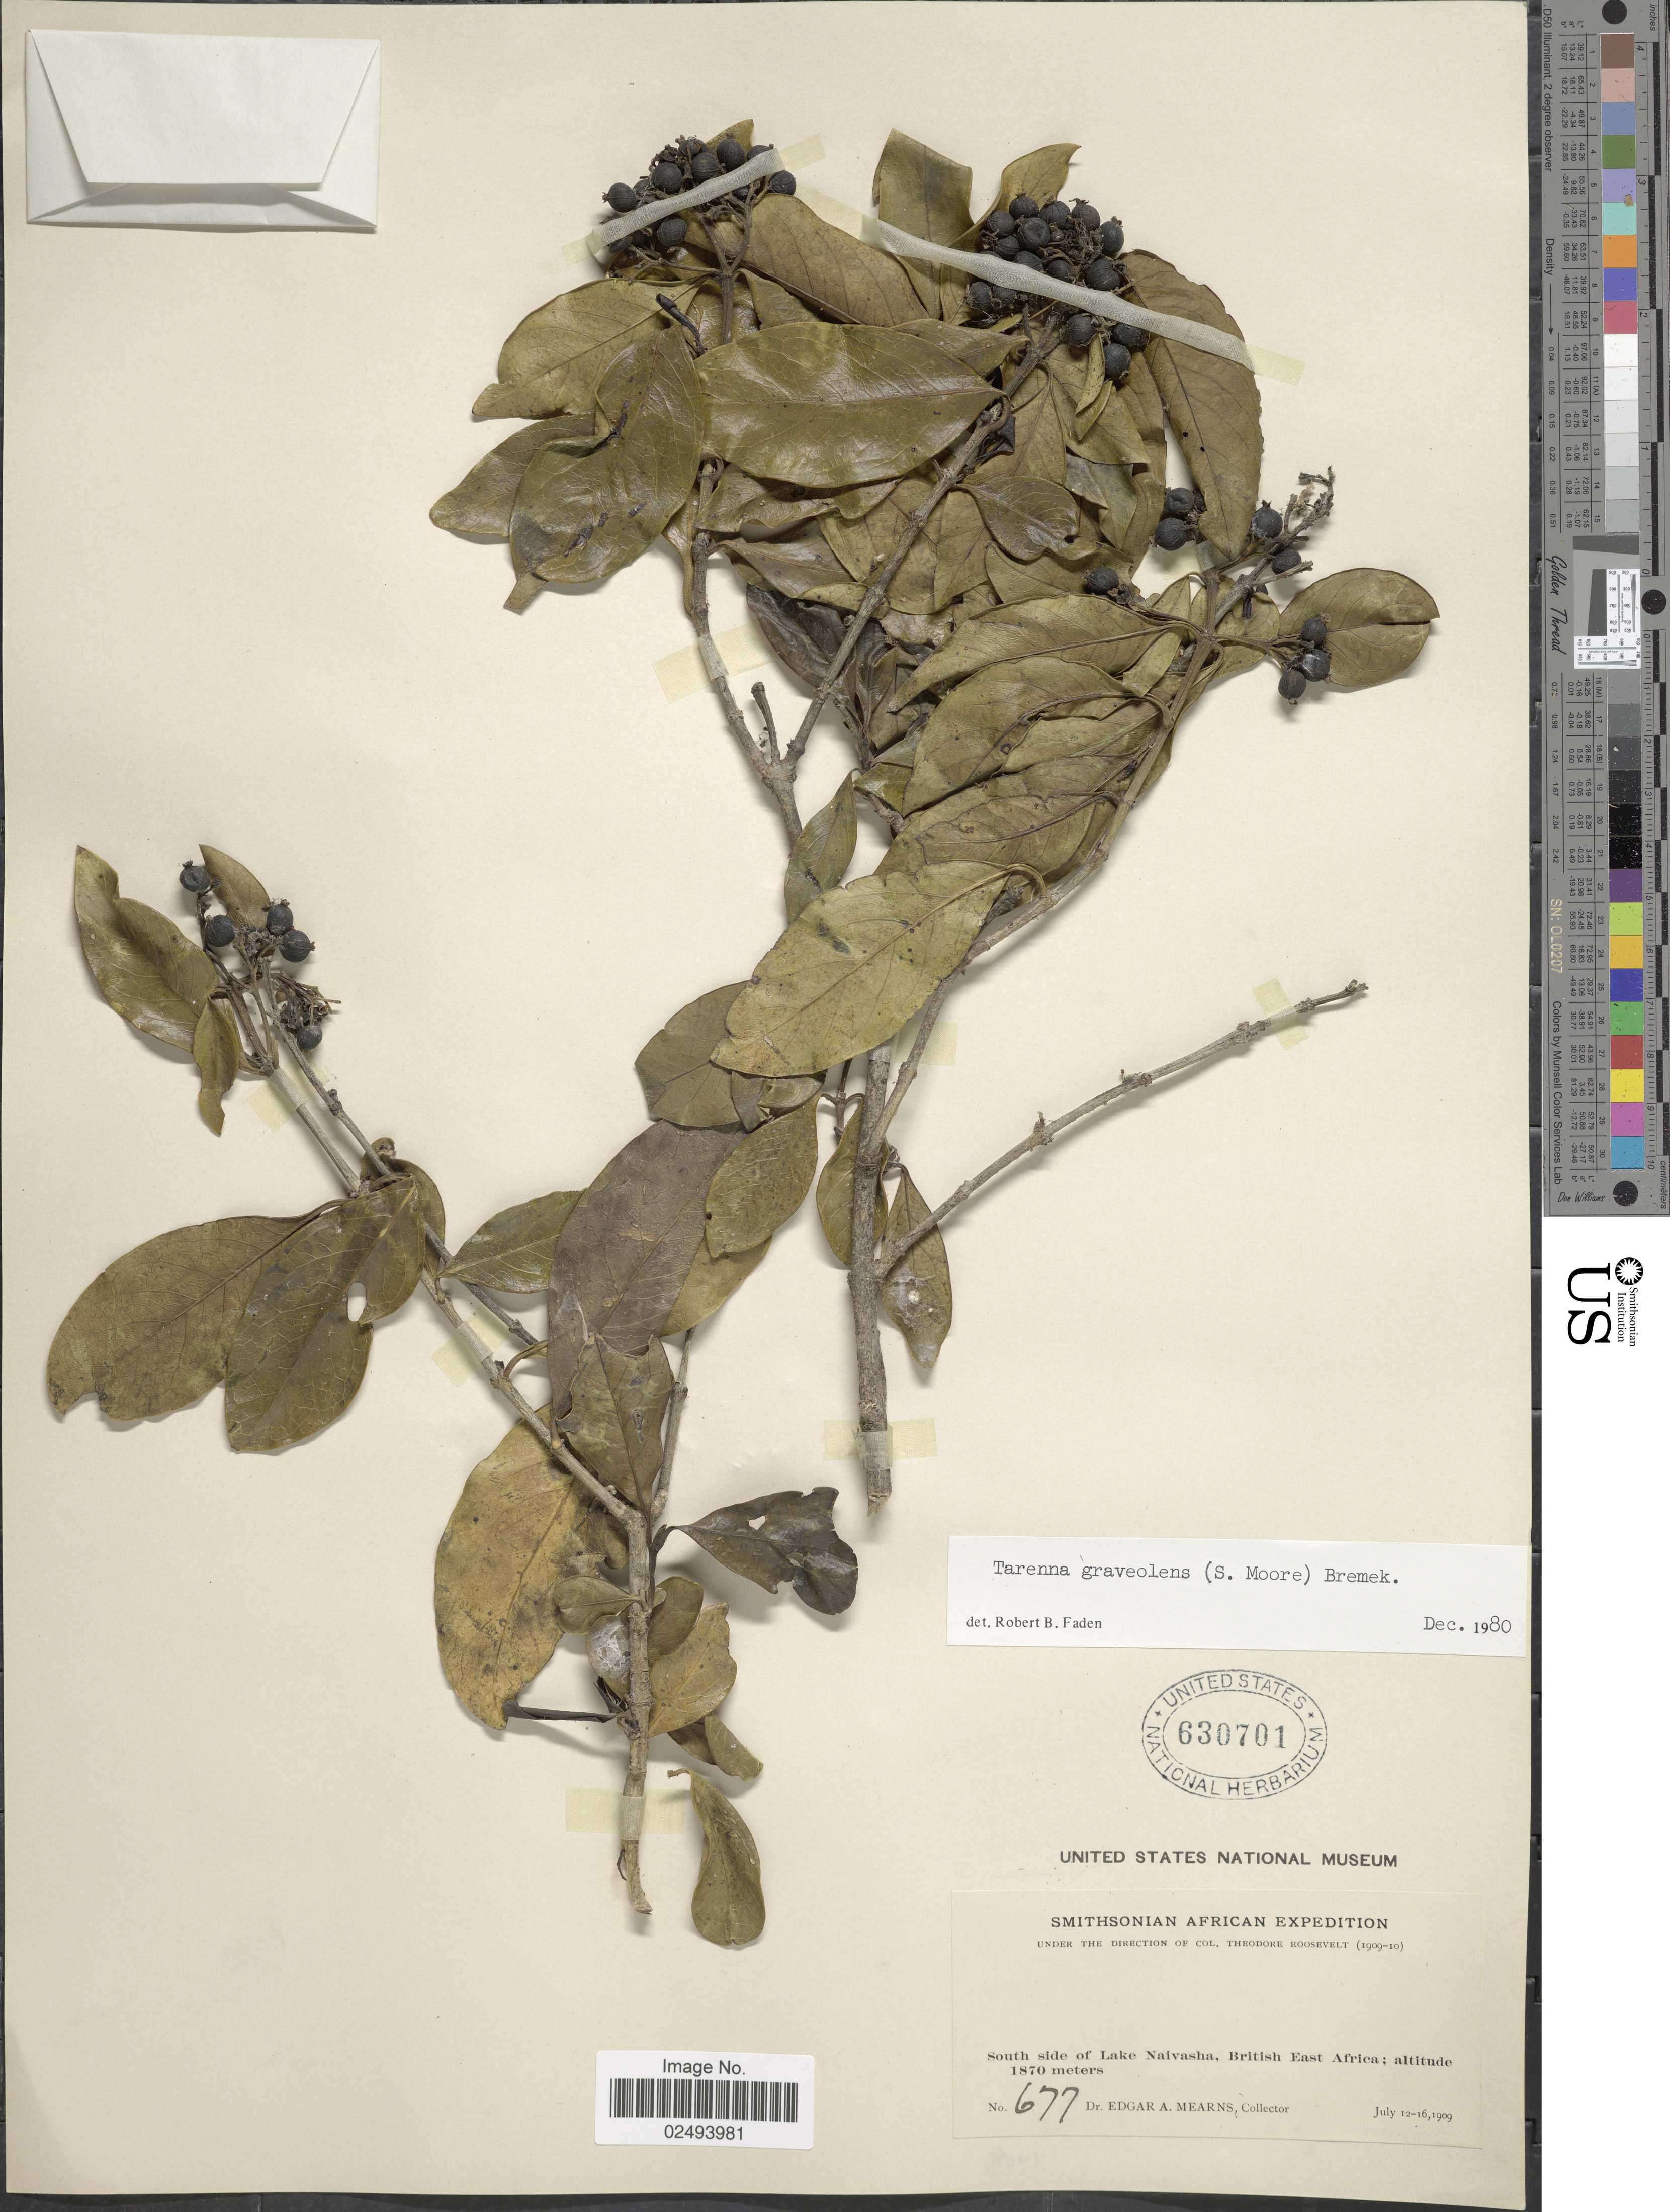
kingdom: Plantae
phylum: Tracheophyta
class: Magnoliopsida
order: Gentianales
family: Rubiaceae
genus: Coptosperma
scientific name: Coptosperma graveolens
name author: (S. Moore) Degreef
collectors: E. A. Mearns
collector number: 677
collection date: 1909-07-12/1909-07-16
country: Kenya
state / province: Nakuru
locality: South side of Lake Naivasha, British East Africa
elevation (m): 1870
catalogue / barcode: US 630701